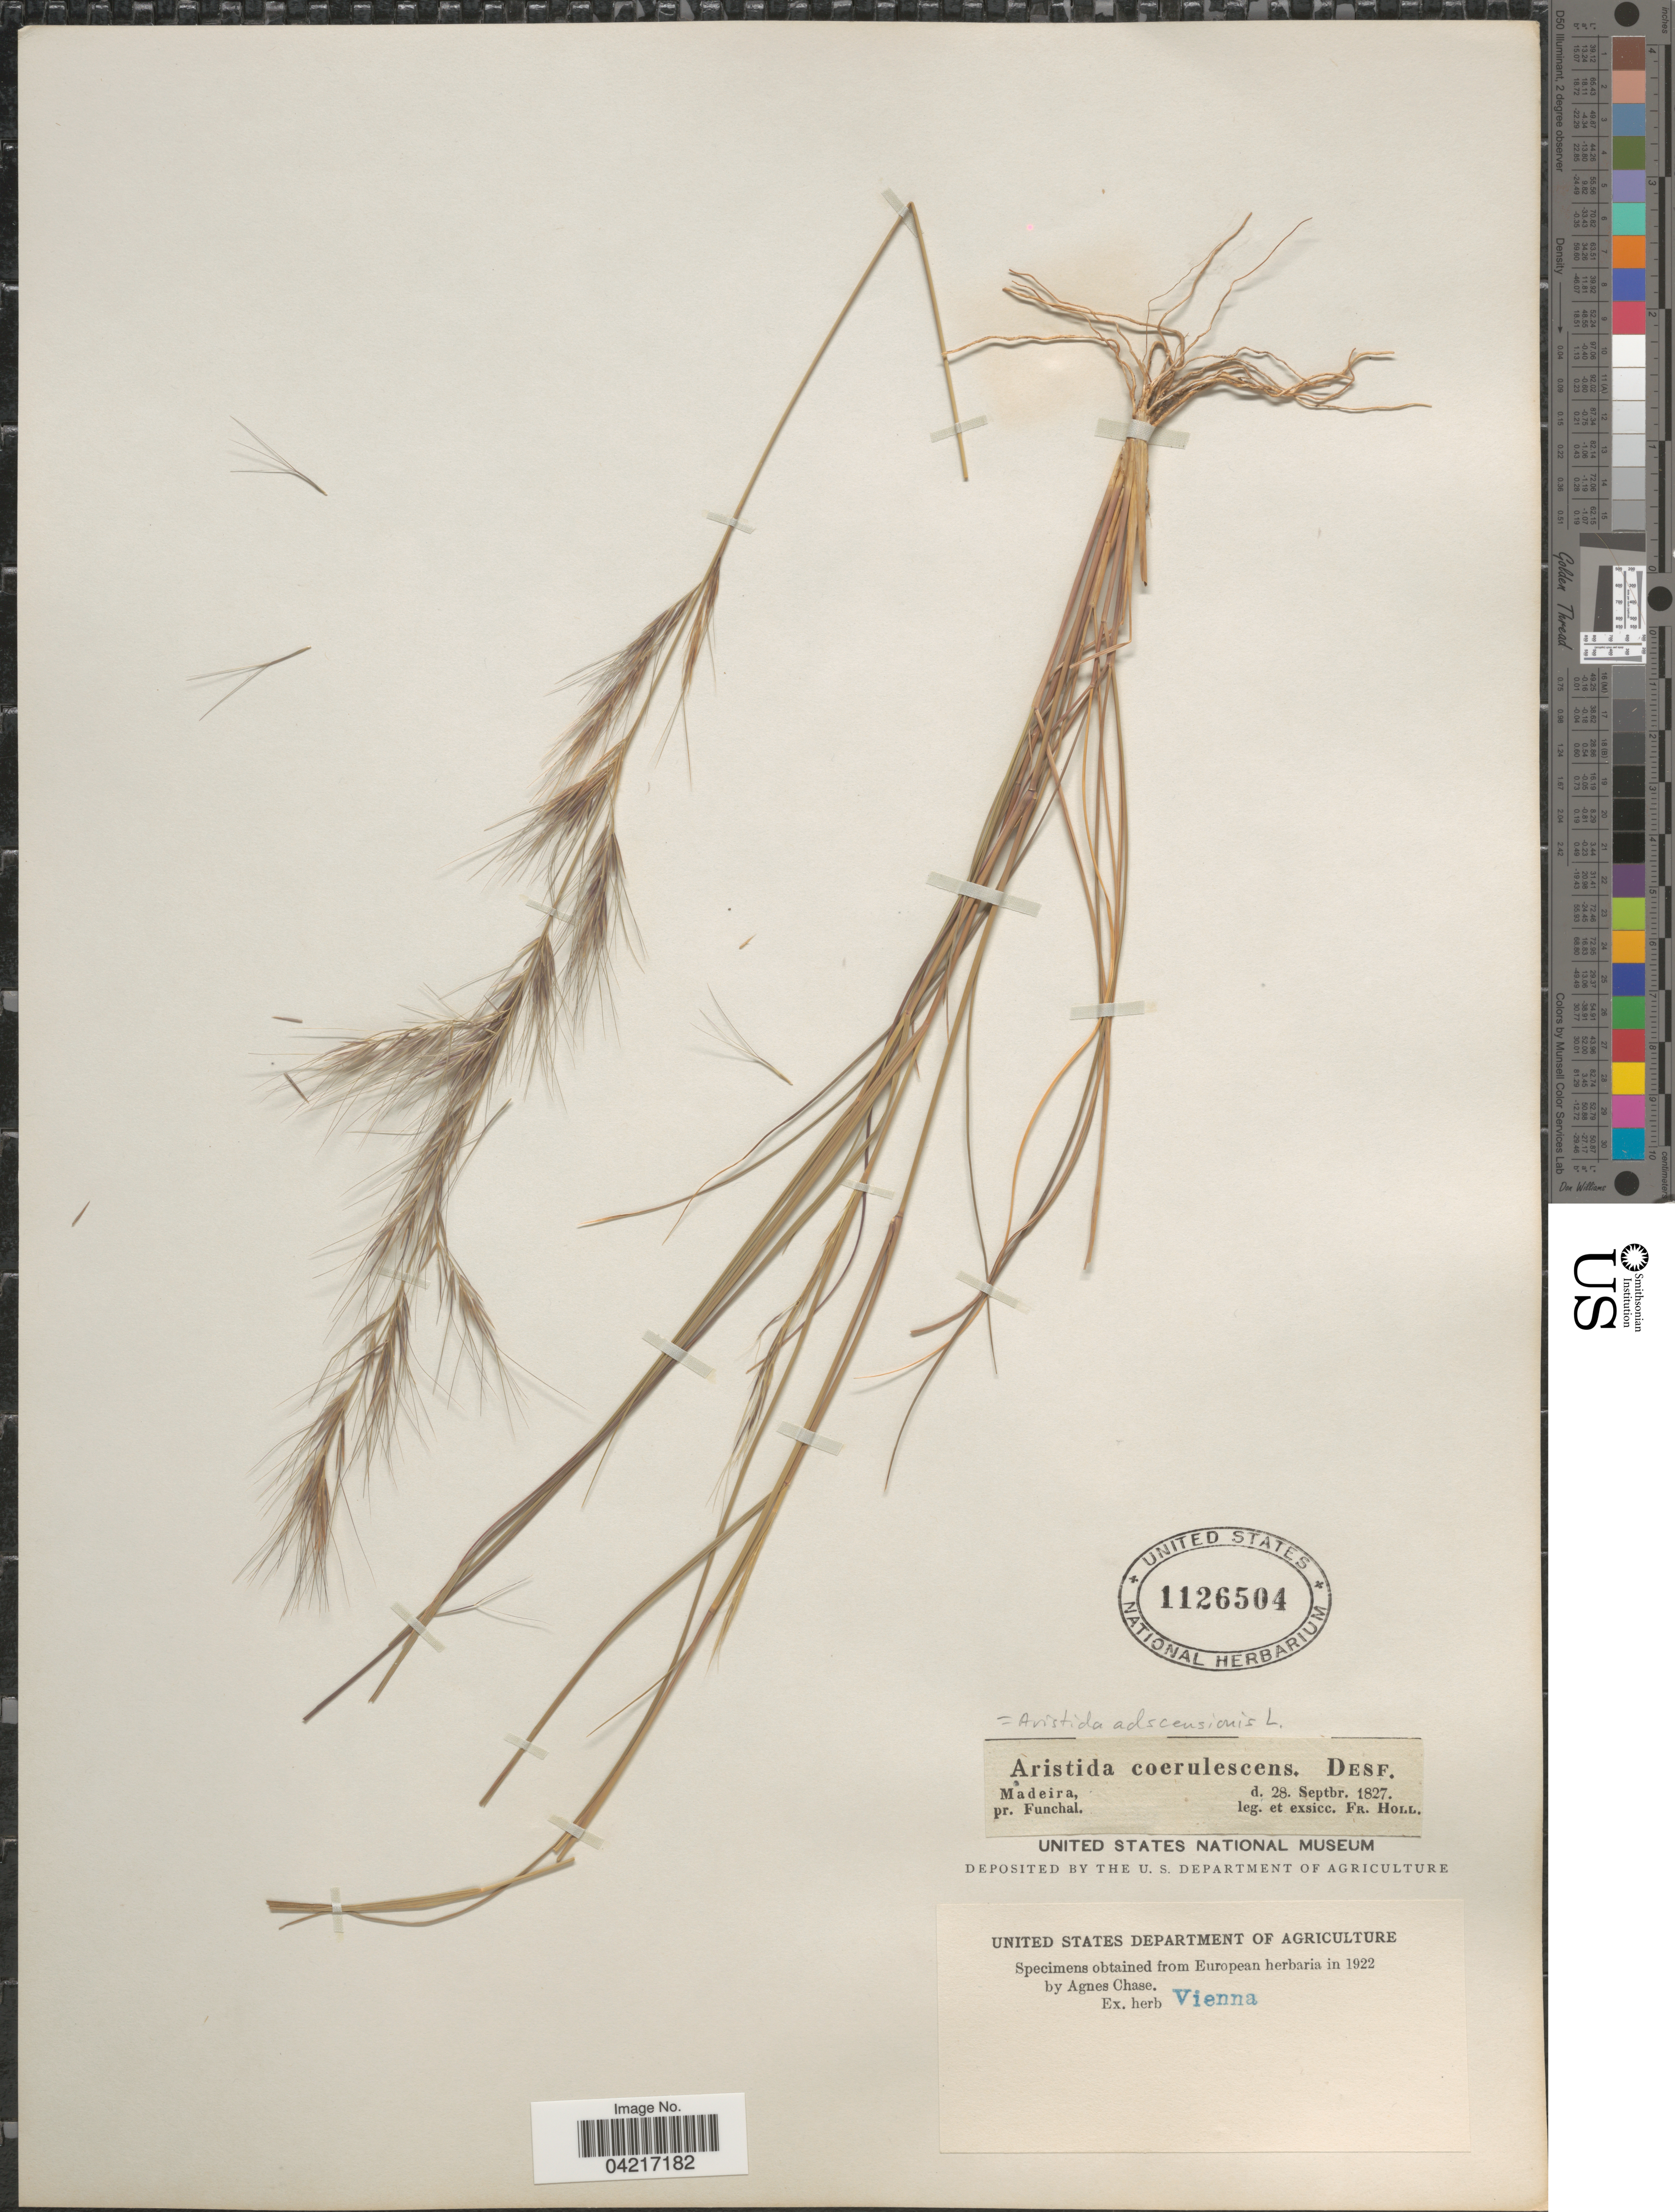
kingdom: Plantae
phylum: Tracheophyta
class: Liliopsida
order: Poales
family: Poaceae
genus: Aristida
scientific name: Aristida adscensionis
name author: L.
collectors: Holl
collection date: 1827-09-28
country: Portugal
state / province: Madeira (Aut. Reg.)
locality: Pr. Funchal.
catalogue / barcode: US 1126504